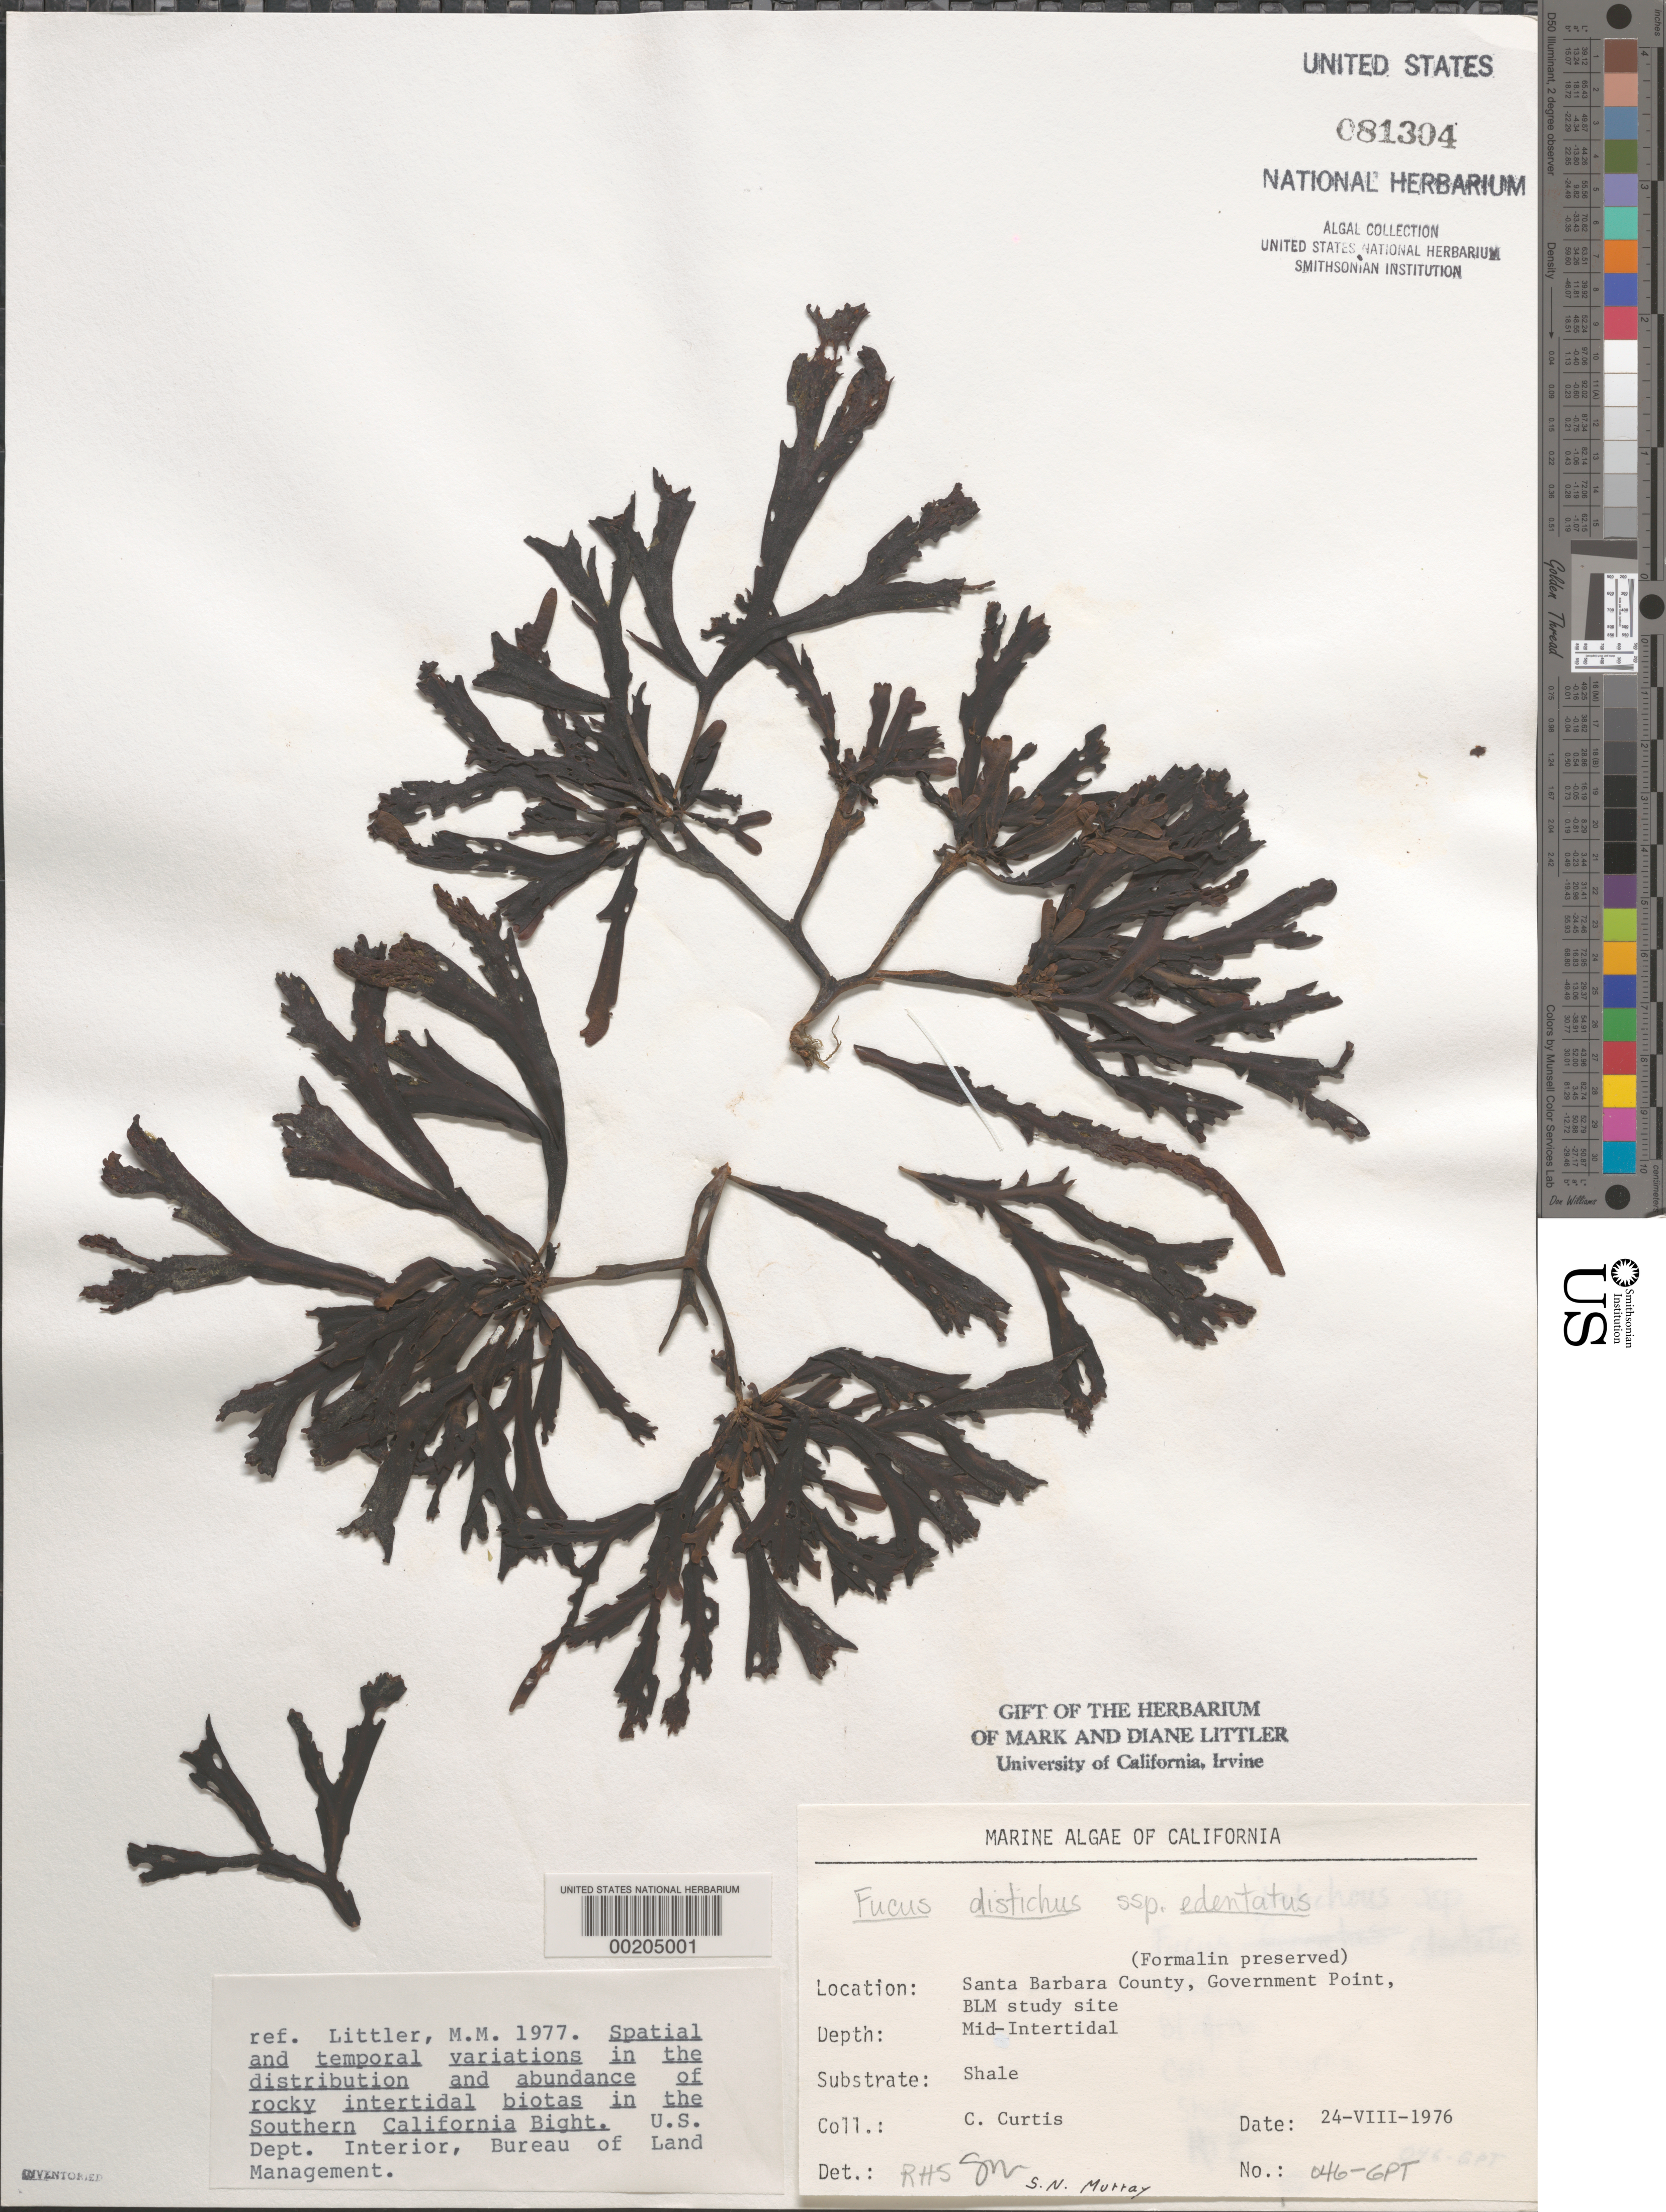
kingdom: Chromista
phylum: Ochrophyta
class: Phaeophyceae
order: Fucales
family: Fucaceae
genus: Fucus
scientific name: Fucus distichus subsp. edentatus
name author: (Bach. Pyl.) H.T. Powell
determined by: Sims, Robert H.; Murray, S. N.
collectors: C. Curtis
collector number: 046-gpt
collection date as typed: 24 Aug 1976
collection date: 1976-08-24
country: United States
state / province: California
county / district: Santa Barbara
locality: Government Point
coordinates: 34 26'31"N, 120 24'06"W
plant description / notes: BLM-SOCALBIGHT Rocky Intertidal Survey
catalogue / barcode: US 81304